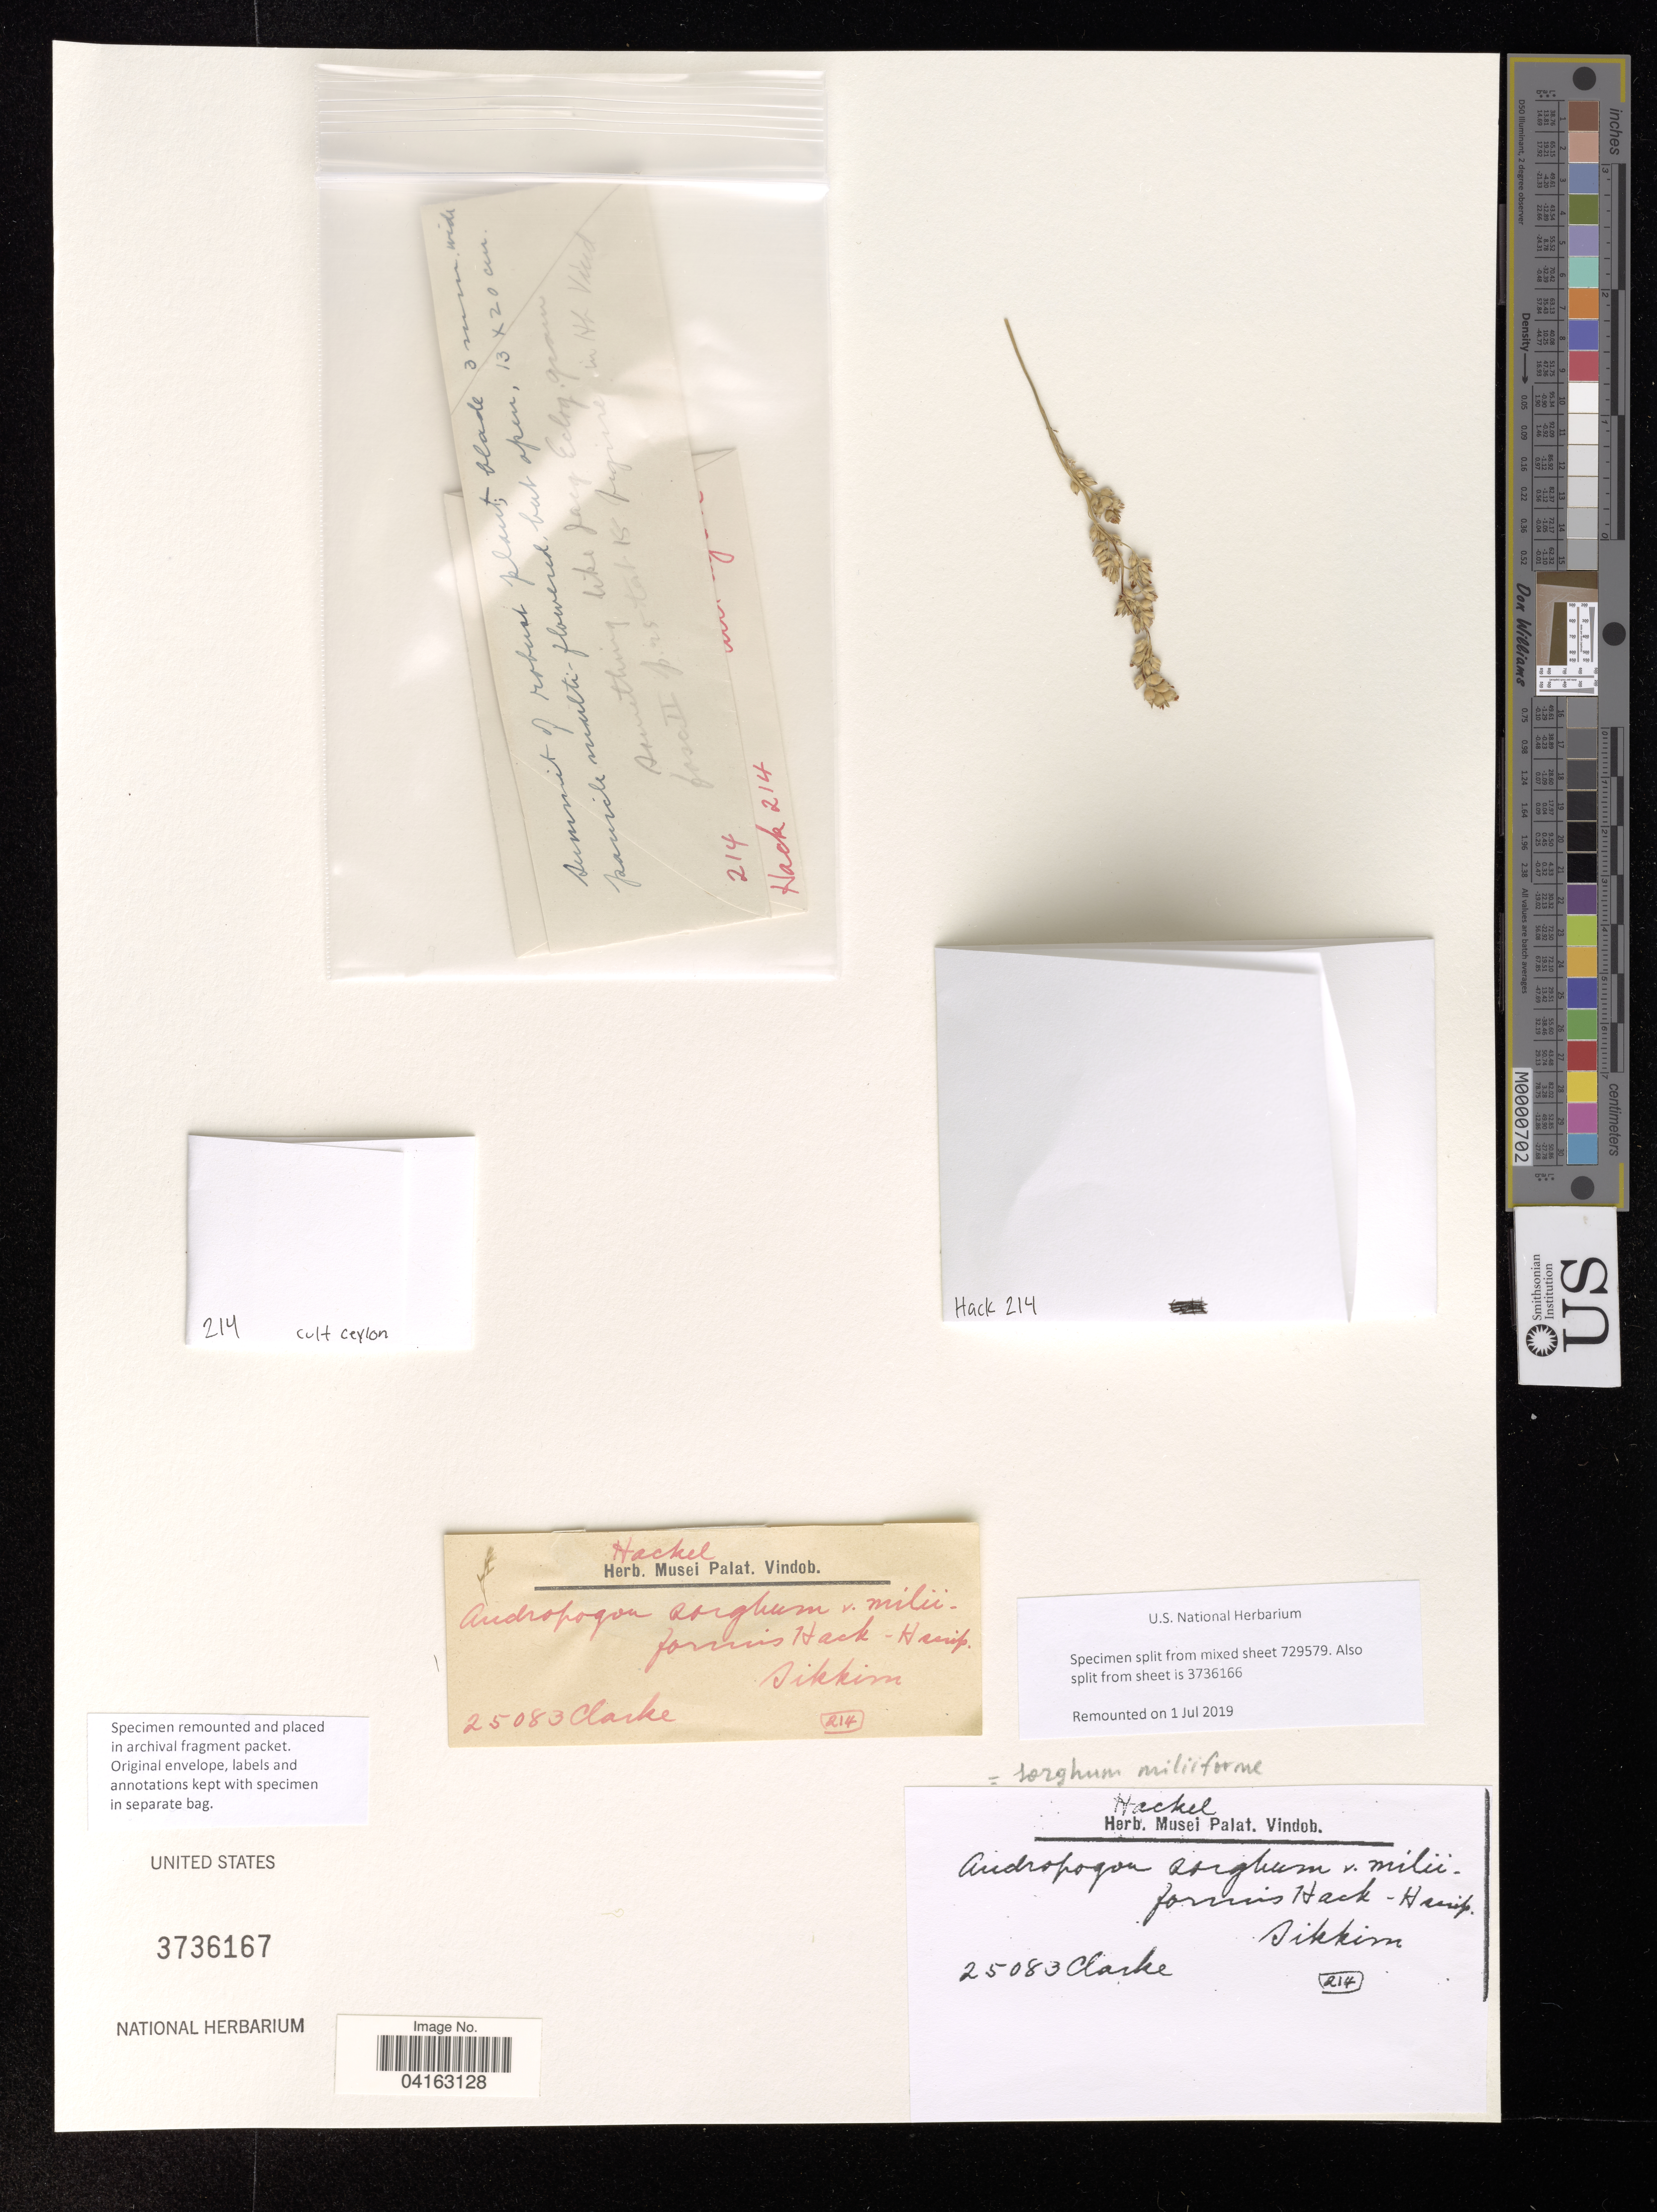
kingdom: Plantae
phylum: Tracheophyta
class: Liliopsida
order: Poales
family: Poaceae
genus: Sorghum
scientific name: Sorghum miliiforme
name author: (Hack.) Snowden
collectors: J. Hackel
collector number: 214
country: India (?)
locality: Sikkim (?)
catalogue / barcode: US 3736167